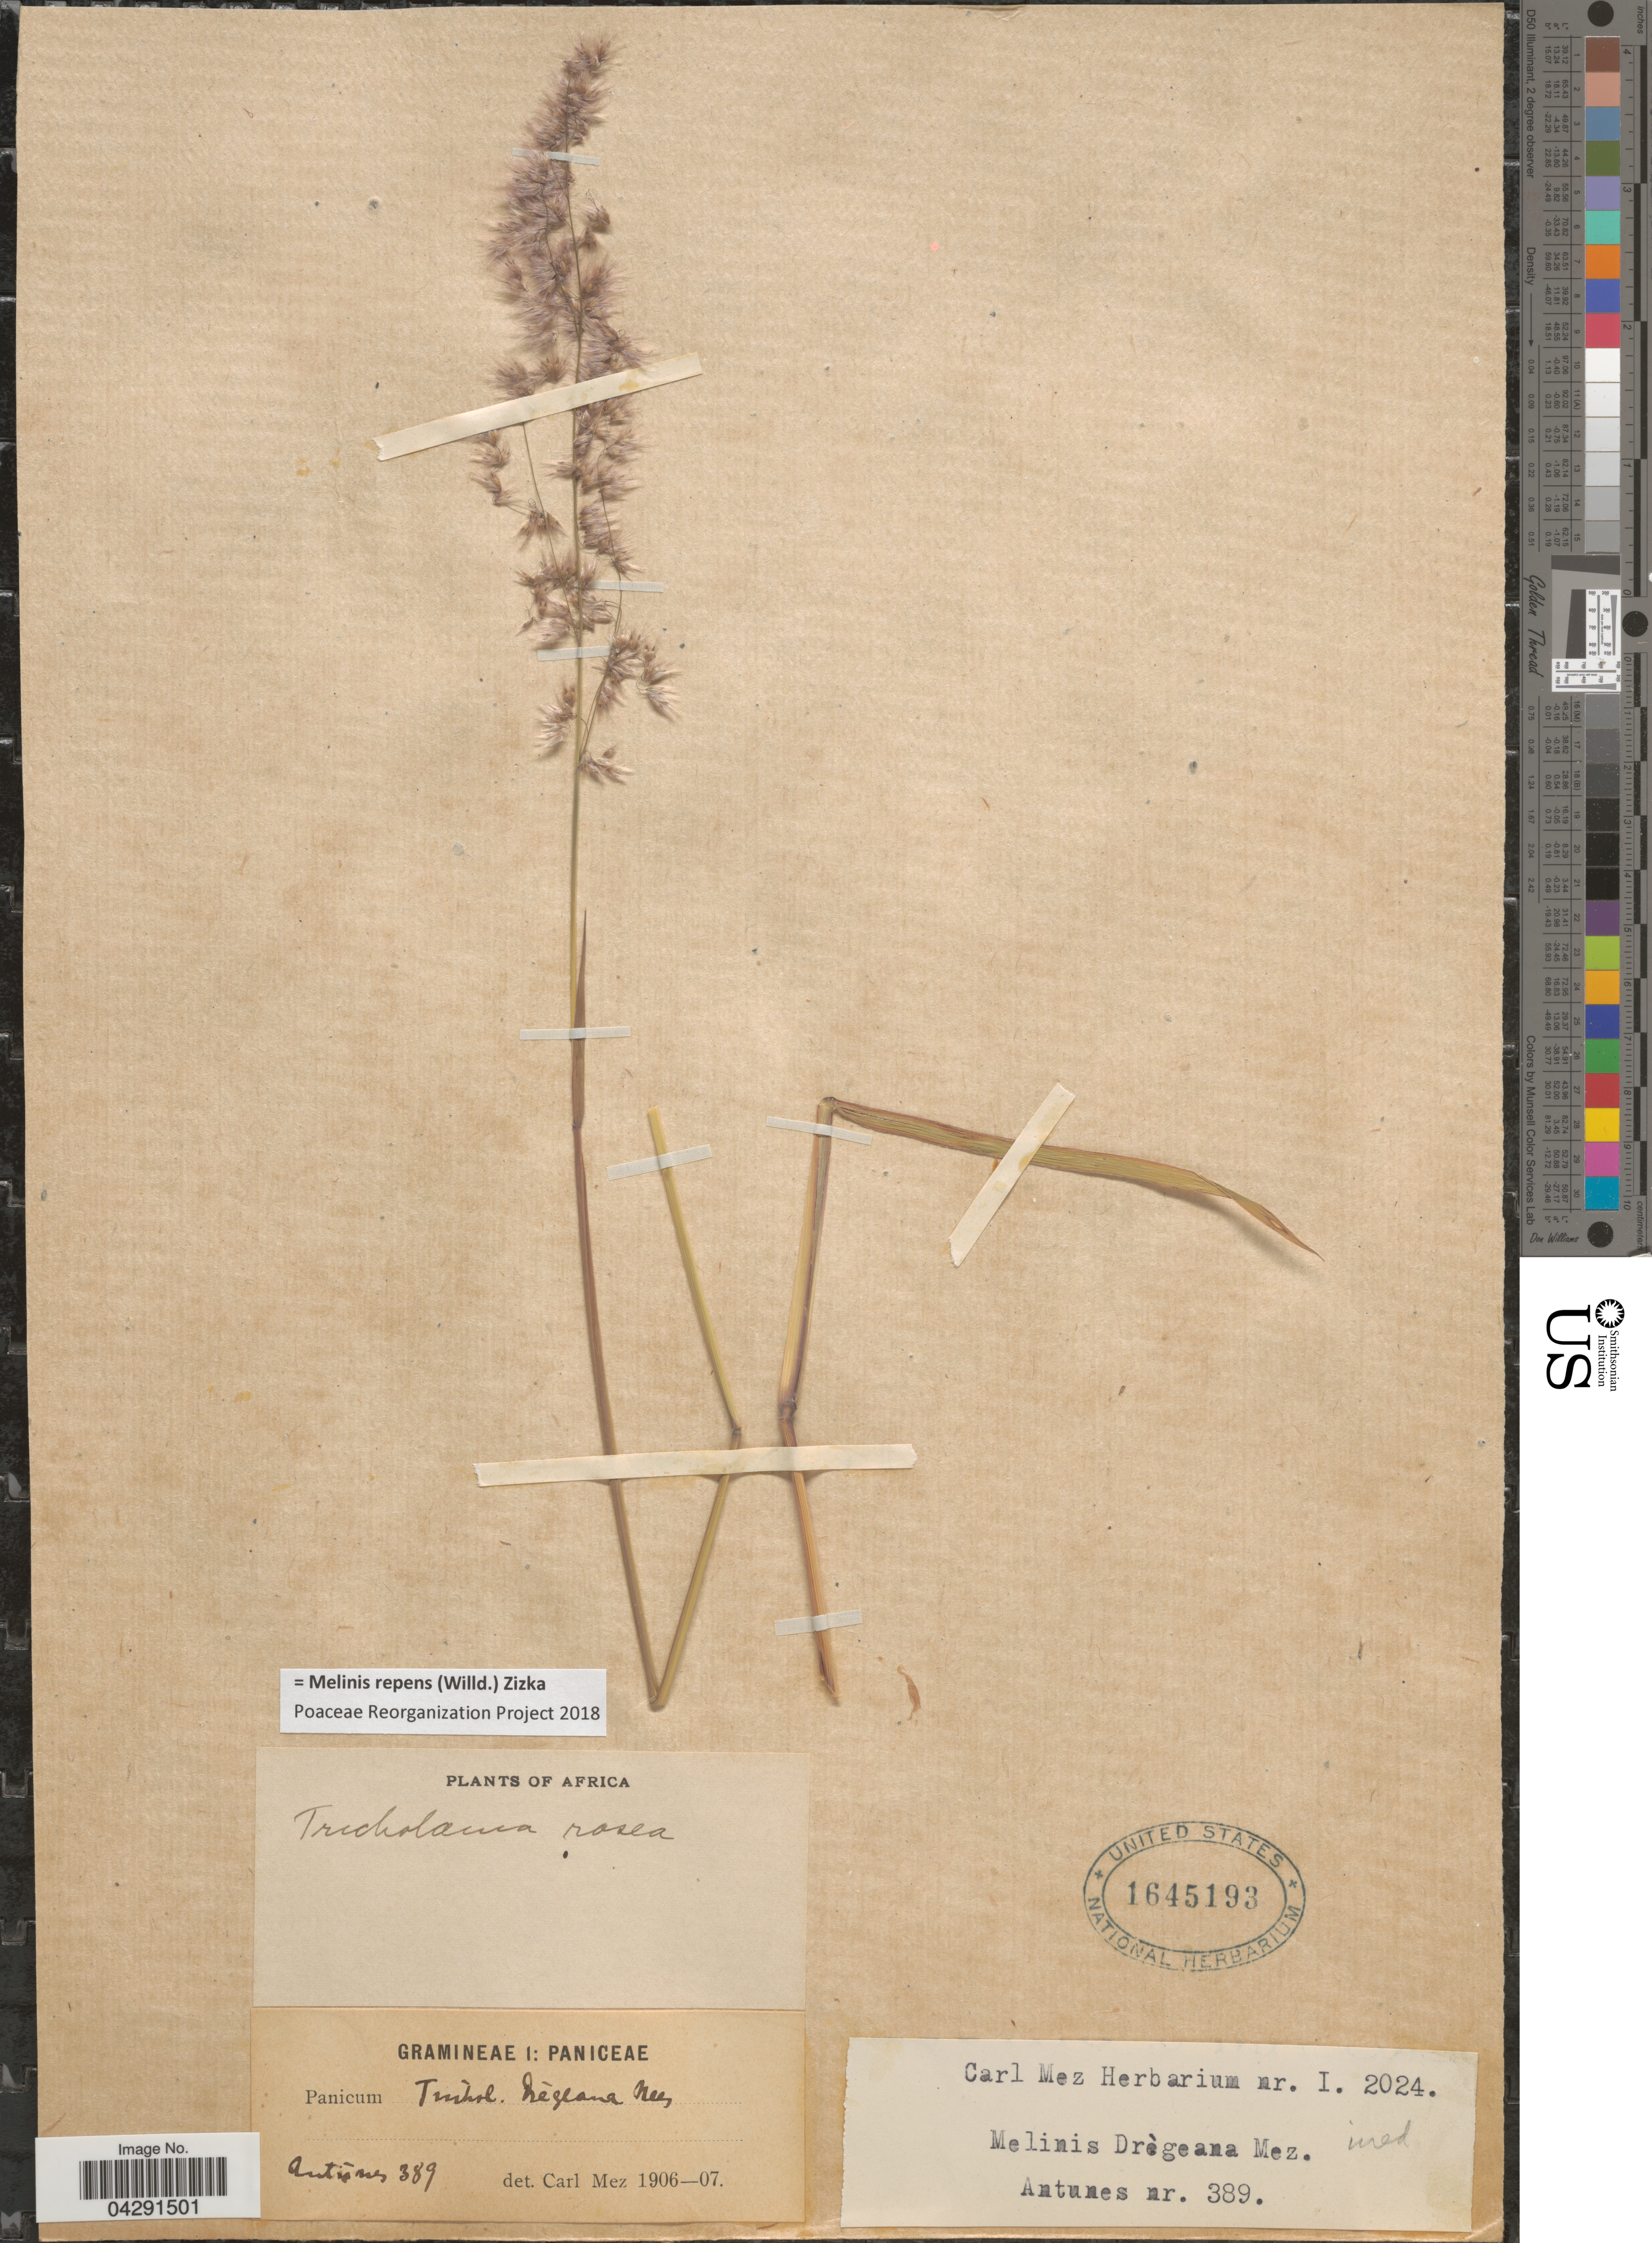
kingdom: Plantae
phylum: Tracheophyta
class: Liliopsida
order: Poales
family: Poaceae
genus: Melinis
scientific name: Melinis repens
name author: (Willd.) Zizka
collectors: Antunes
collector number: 389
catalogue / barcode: US 1645193